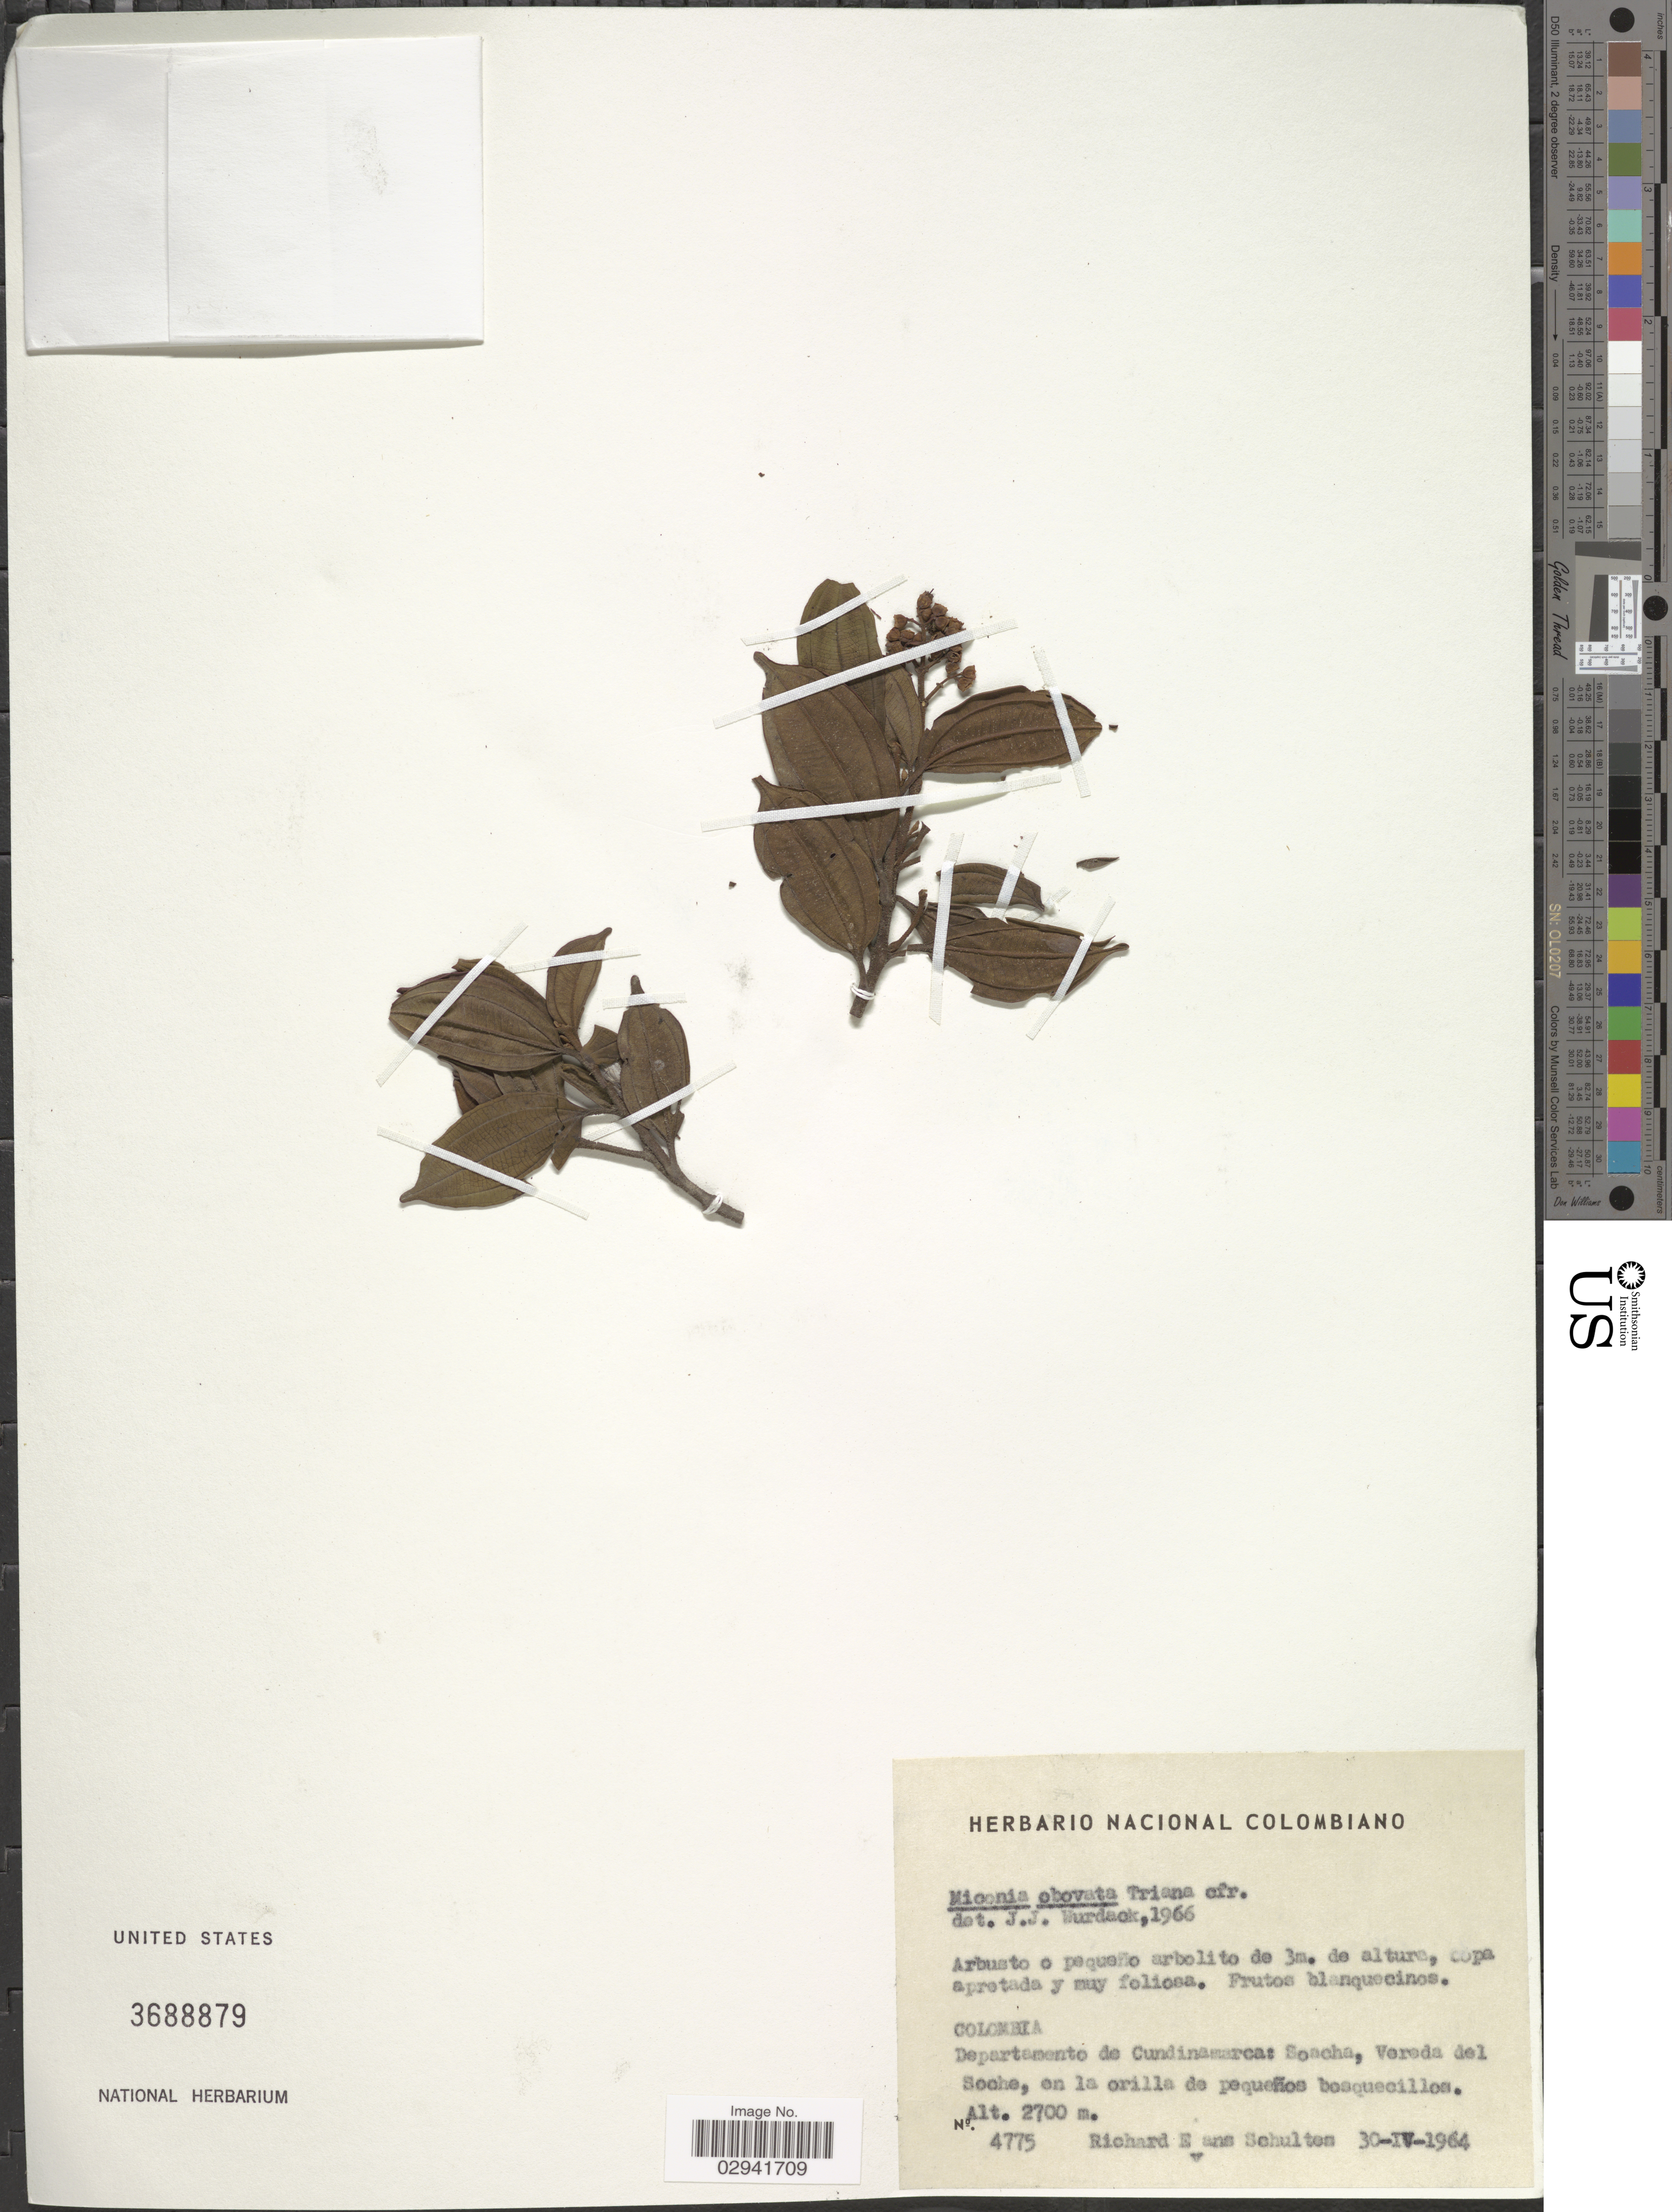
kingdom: Plantae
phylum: Tracheophyta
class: Magnoliopsida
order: Myrtales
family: Melastomataceae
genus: Miconia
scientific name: Miconia obovata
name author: Triana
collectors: R. E. Schultes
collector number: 4775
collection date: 1964-04-30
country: Colombia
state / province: Cundinamarca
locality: Departamento de Cundinamarca: Soacha, Vereda del Soche, en la orilla de pequeños bosquecillos.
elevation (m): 2700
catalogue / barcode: US 3688879